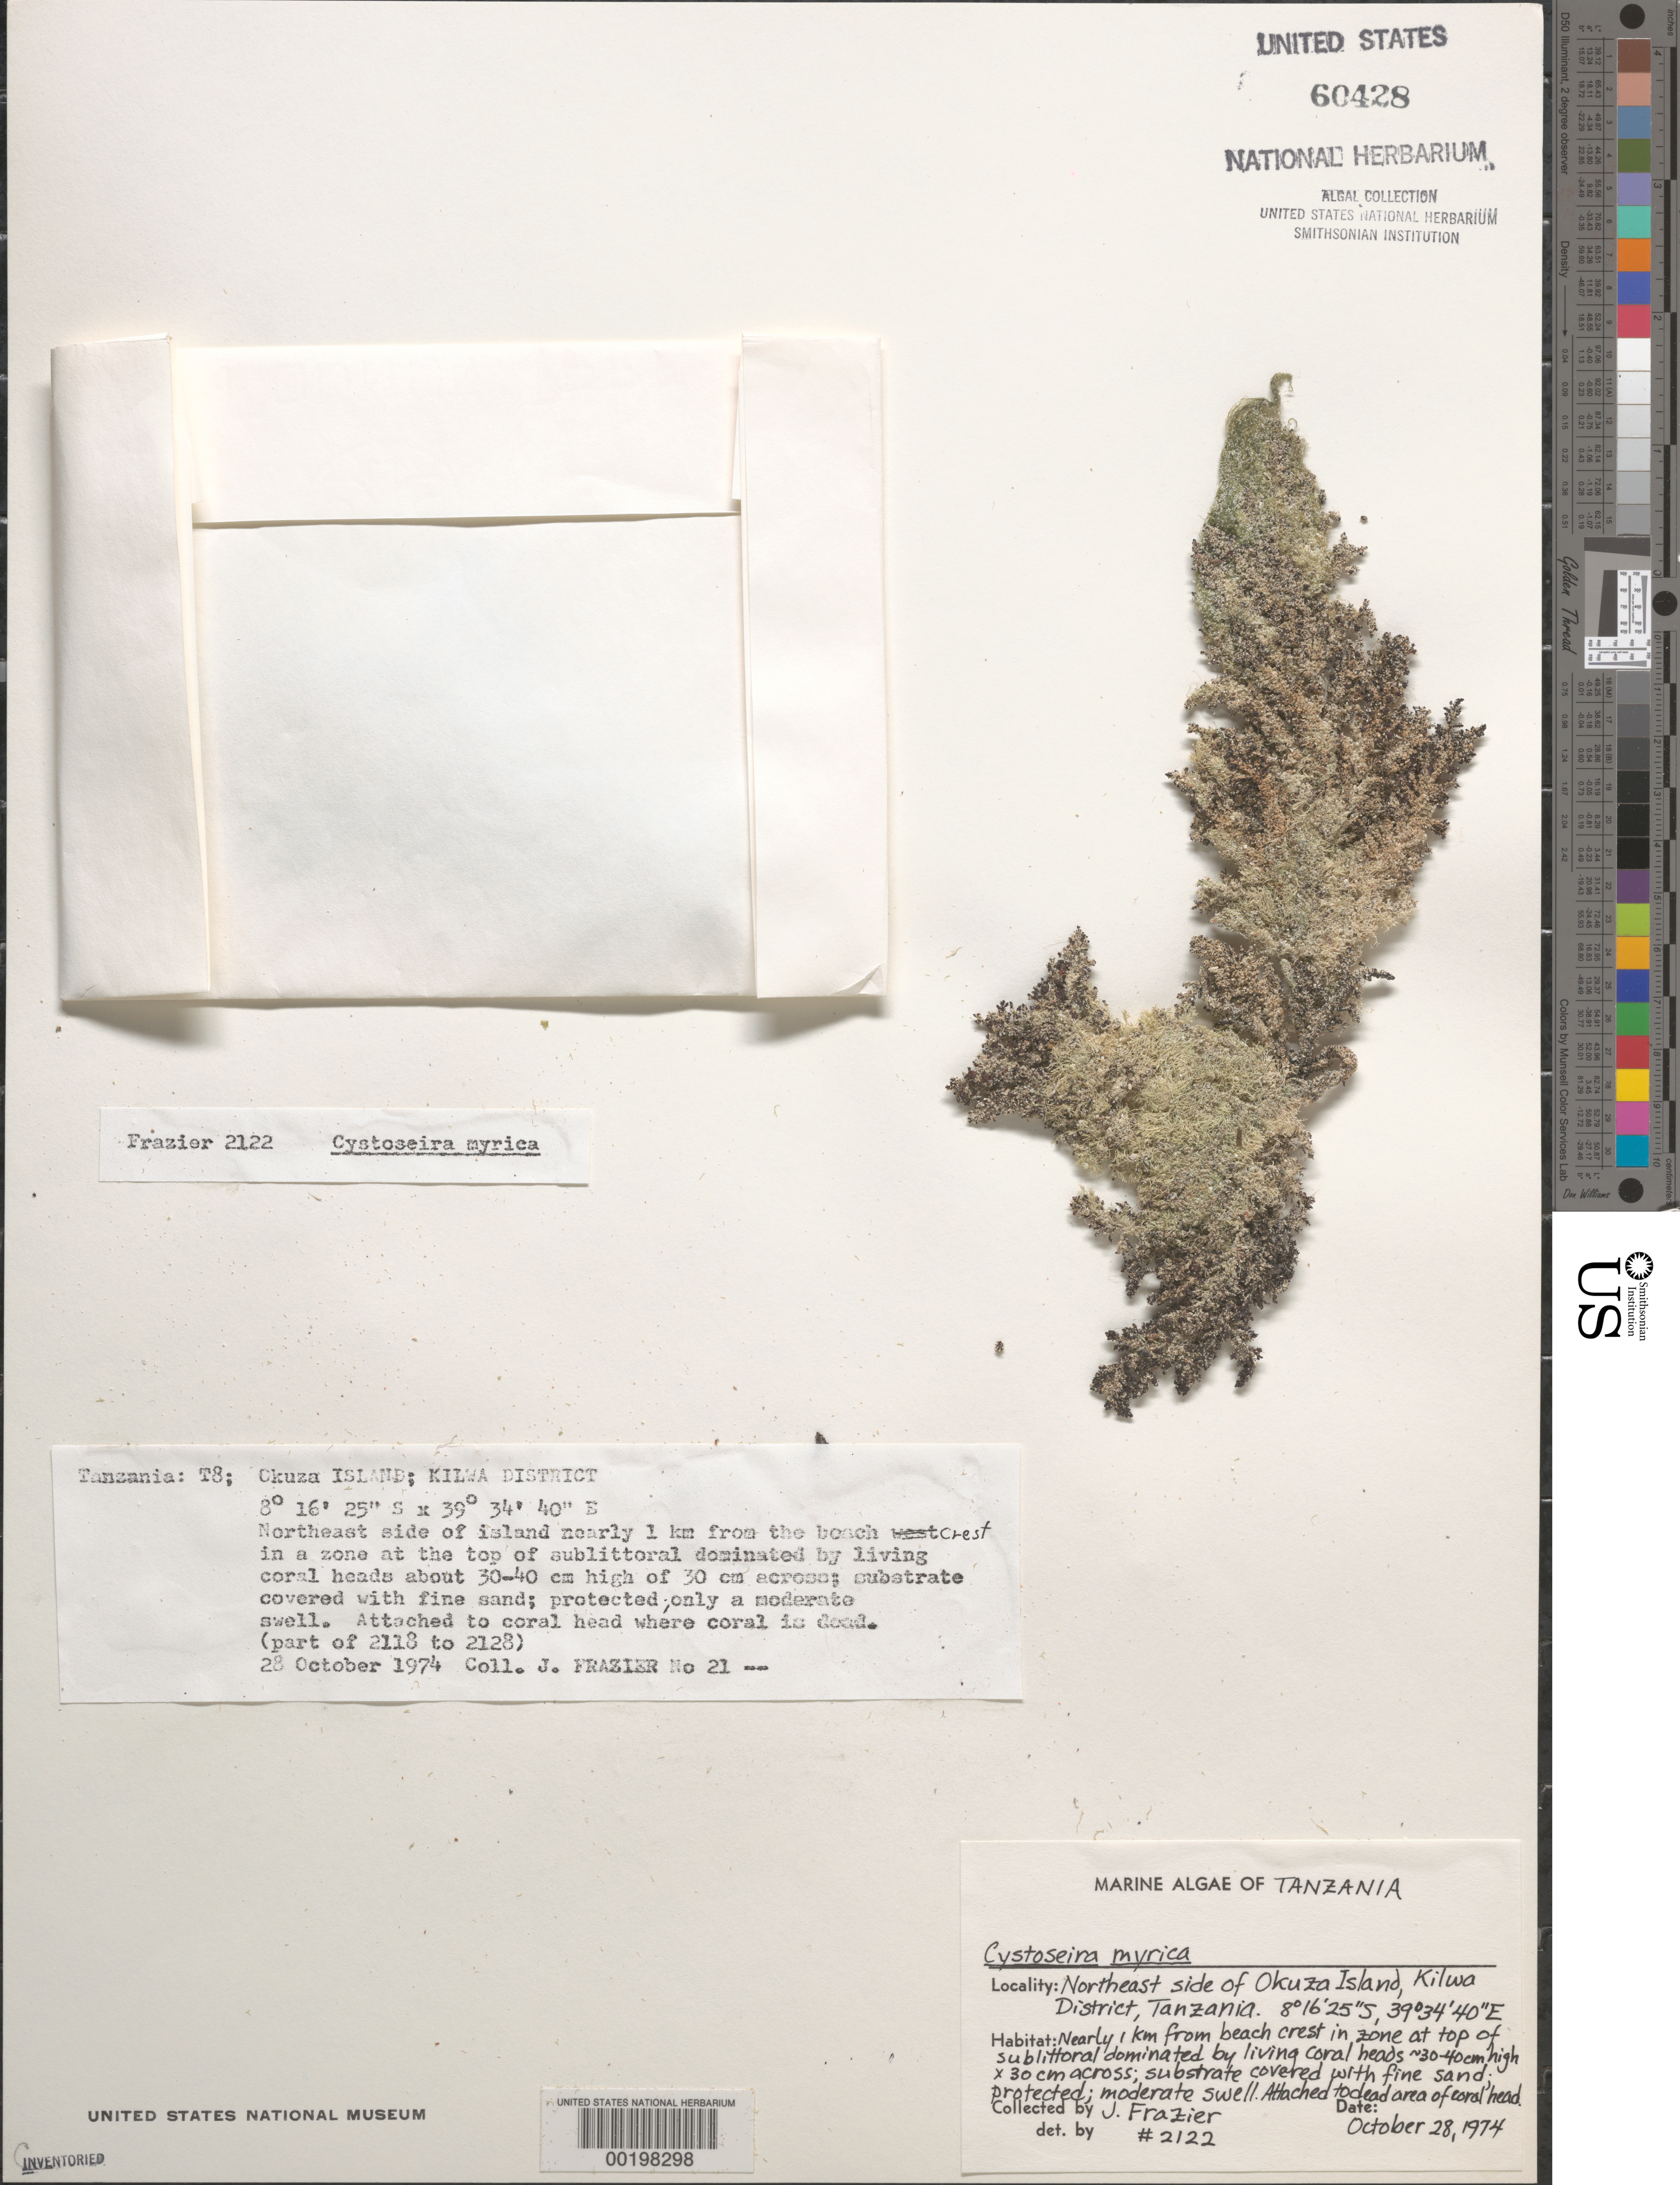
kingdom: Chromista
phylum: Ochrophyta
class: Phaeophyceae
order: Fucales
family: Sargassaceae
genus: Cystoseira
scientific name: Cystoseira myrica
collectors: J. Frazier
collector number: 2122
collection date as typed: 28 Oct 1974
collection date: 1974-10-28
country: Tanzania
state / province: Mtwara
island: Okuza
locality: Okuza island, kilwa district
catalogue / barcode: US 60428